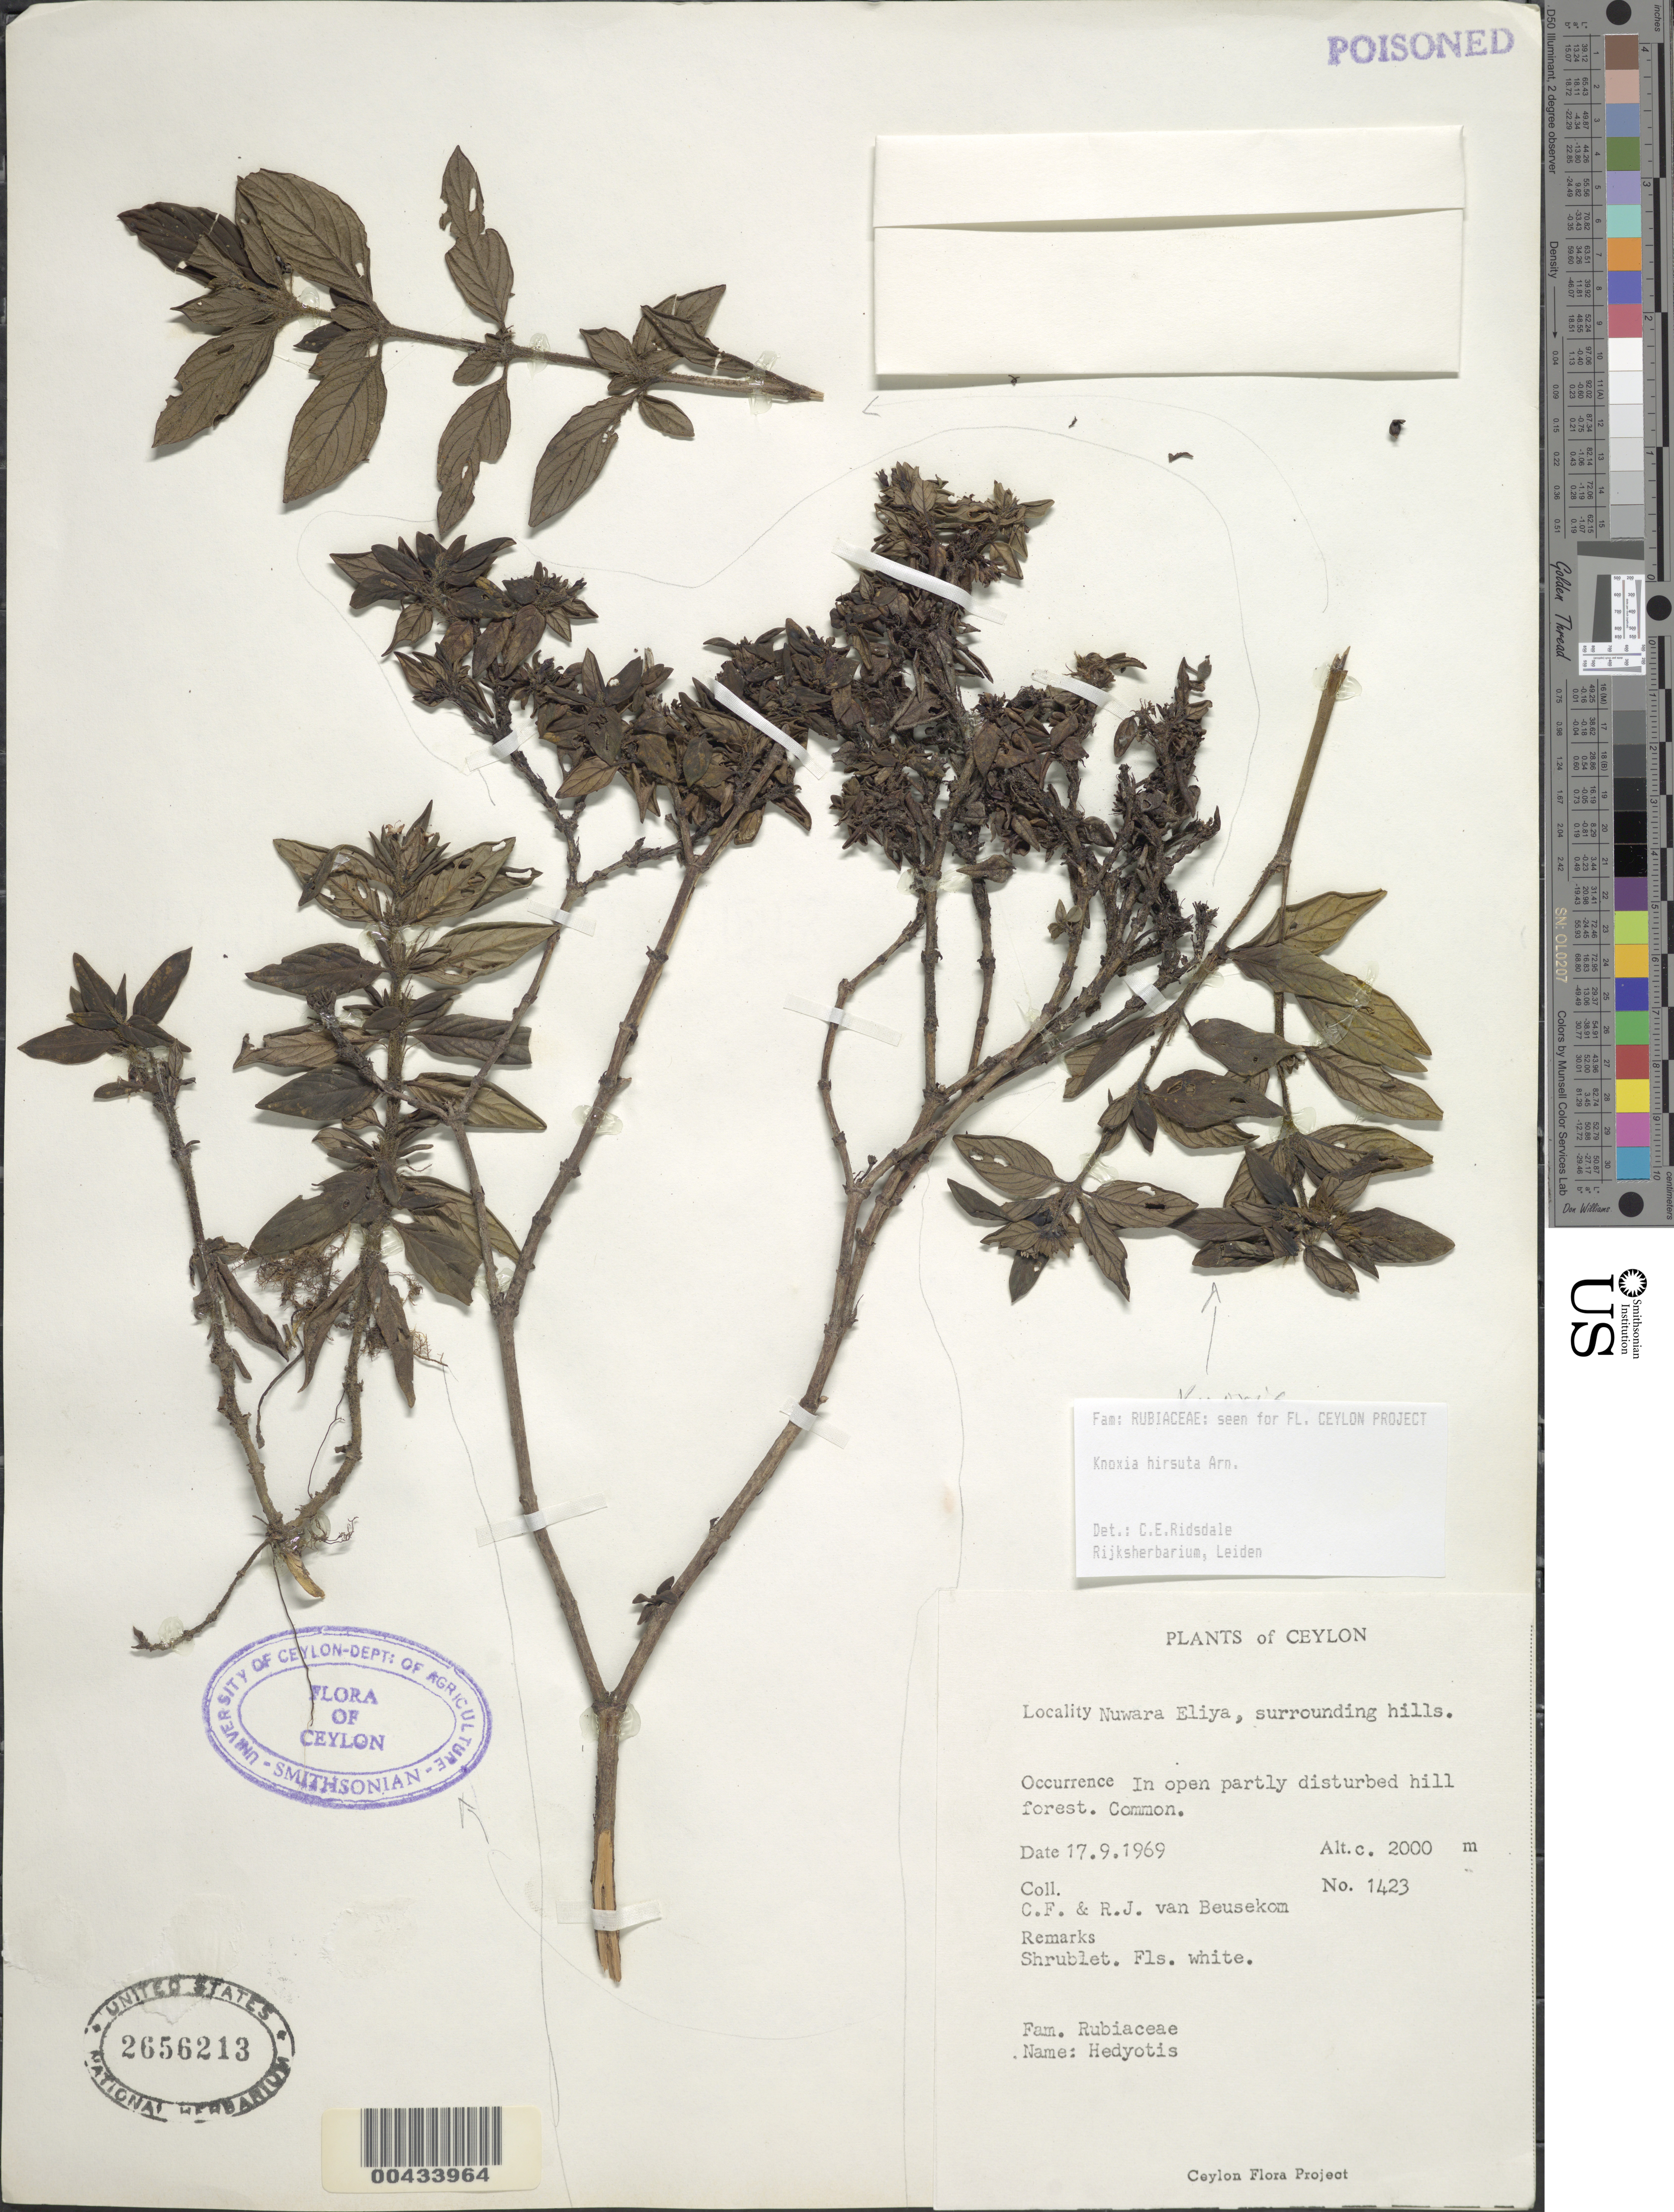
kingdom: Plantae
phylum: Tracheophyta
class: Magnoliopsida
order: Gentianales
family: Rubiaceae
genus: Knoxia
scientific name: Knoxia hirsuta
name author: Arn.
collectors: C. van Beusecom & R. van Beusecom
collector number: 1423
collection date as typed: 17 Sep 1969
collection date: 1969-09-17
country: Sri Lanka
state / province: Central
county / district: Nuwara Eliya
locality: Nuwara Eliya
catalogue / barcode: US 2656213